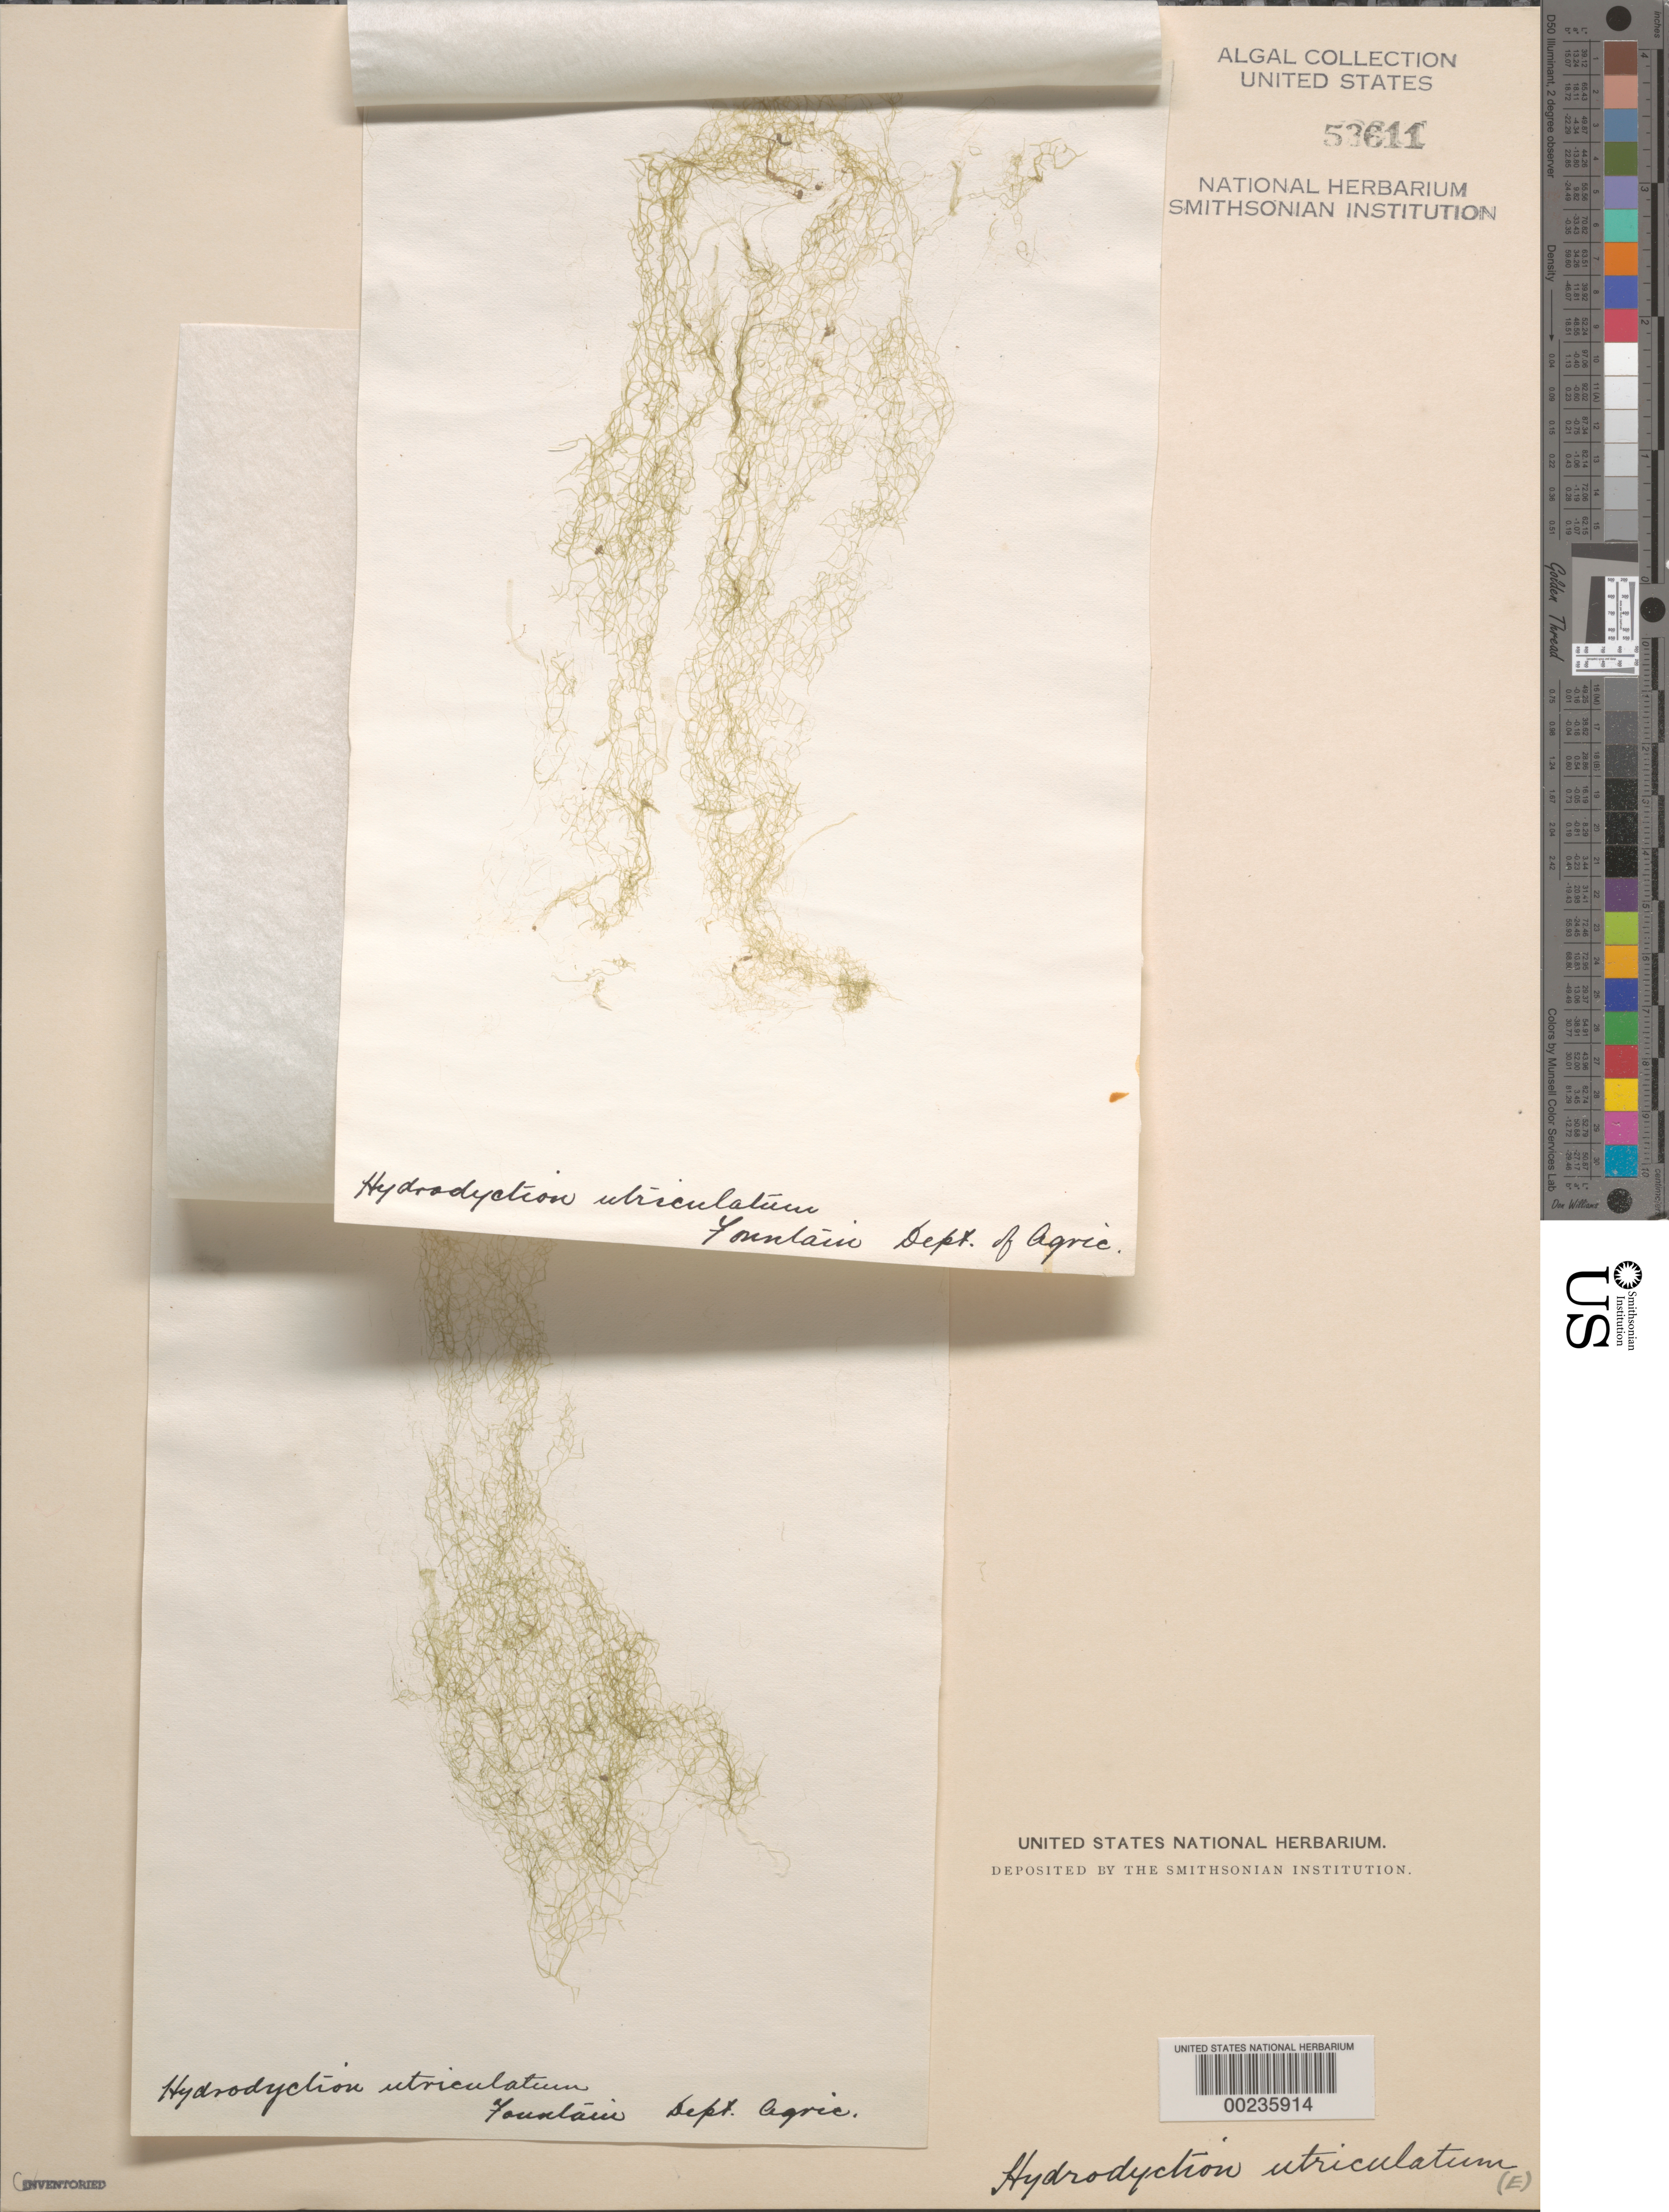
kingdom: Plantae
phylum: Chlorophyta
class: Chlorophyceae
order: Sphaeropleales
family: Hydrodictyaceae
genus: Hydrodictyon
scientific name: Hydrodictyon reticulatum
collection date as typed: Jul 1888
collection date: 1888-07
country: United States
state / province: District of Columbia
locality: US Department of Agriculture, fountain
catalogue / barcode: US 53611